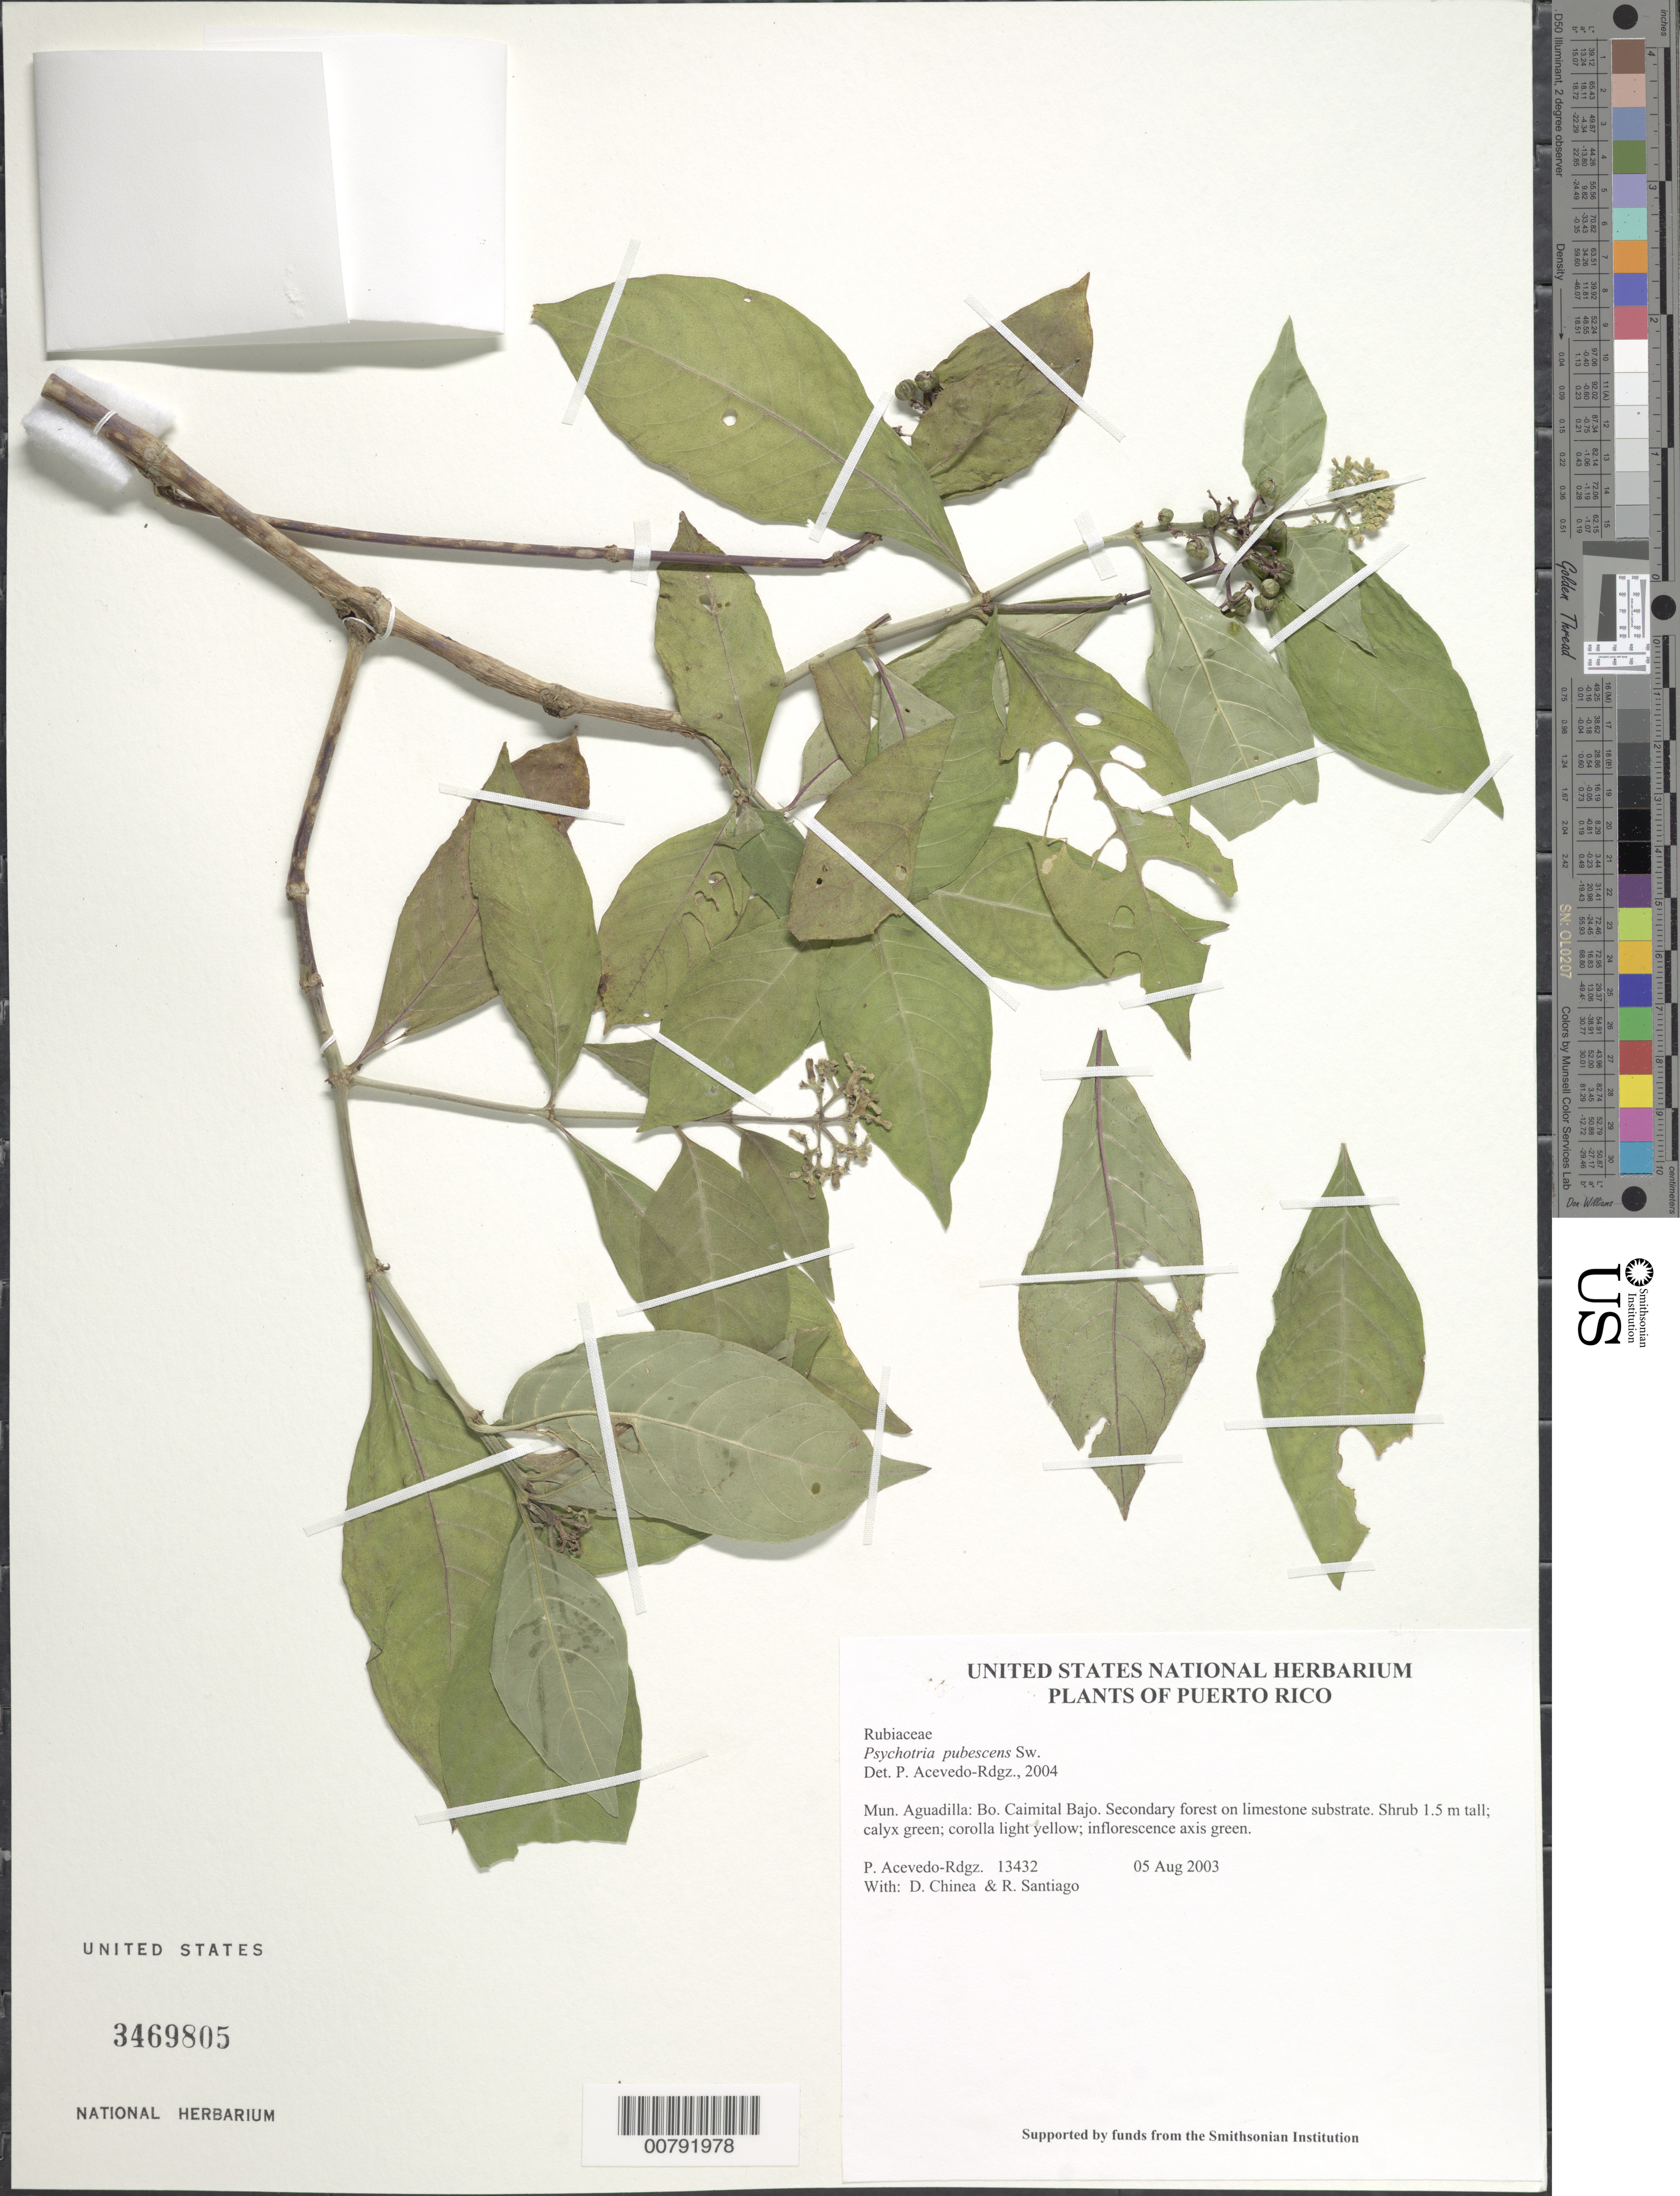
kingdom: Plantae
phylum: Tracheophyta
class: Magnoliopsida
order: Gentianales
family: Rubiaceae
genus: Psychotria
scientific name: Psychotria pubescens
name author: Sw.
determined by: Acevedo-Rodríguez, P., (BOT), Smithsonian Institution - National Museum of Natural History (UNITED STATES)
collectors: P. Acevedo-Rodr., D. Chinea & R. Santiago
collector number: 13432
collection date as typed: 05 Aug 2003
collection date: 2003-08-05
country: Puerto Rico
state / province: Aguadilla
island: Puerto Rico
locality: Mun. Aguadilla: Bo. Caimital Bajo.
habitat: Secondary forest on limestone substrate.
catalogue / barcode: US 3469805